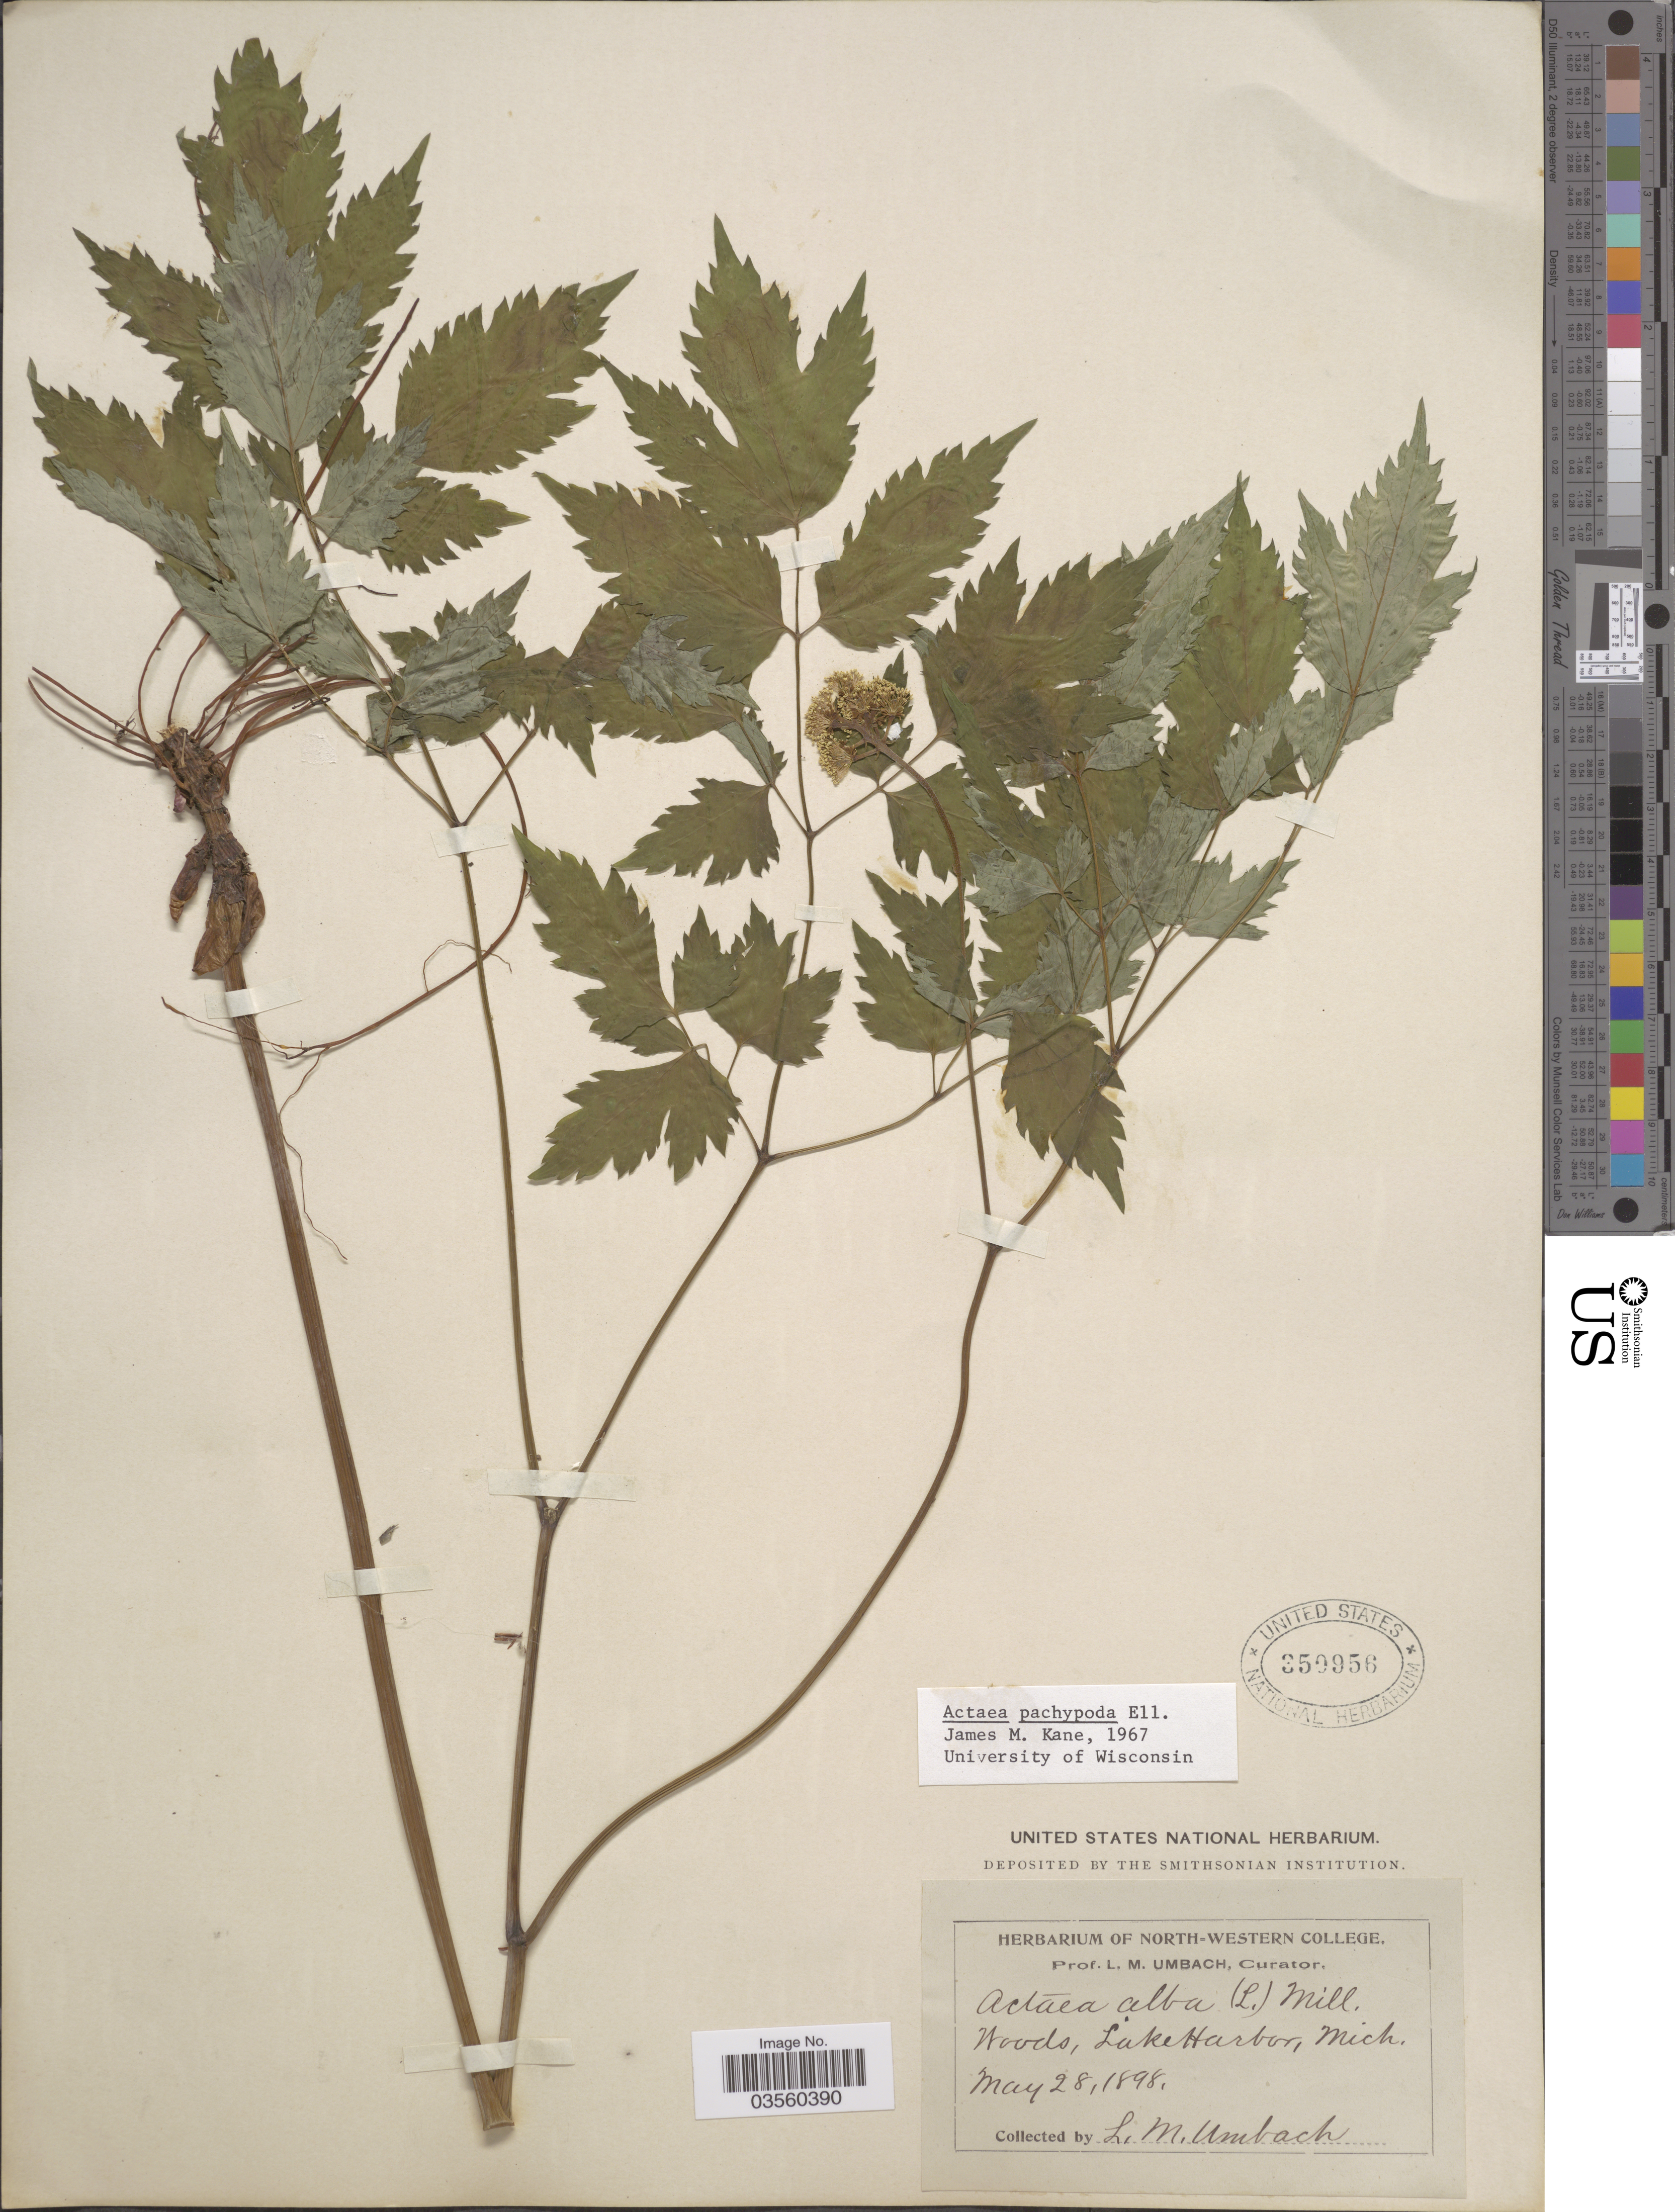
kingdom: Plantae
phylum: Tracheophyta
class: Magnoliopsida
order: Ranunculales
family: Ranunculaceae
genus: Actaea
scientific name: Actaea pachypoda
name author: Elliott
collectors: L. M. Umbach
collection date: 1898-05-28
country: United States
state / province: Michigan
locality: Lake Harbor.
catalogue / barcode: US 350956